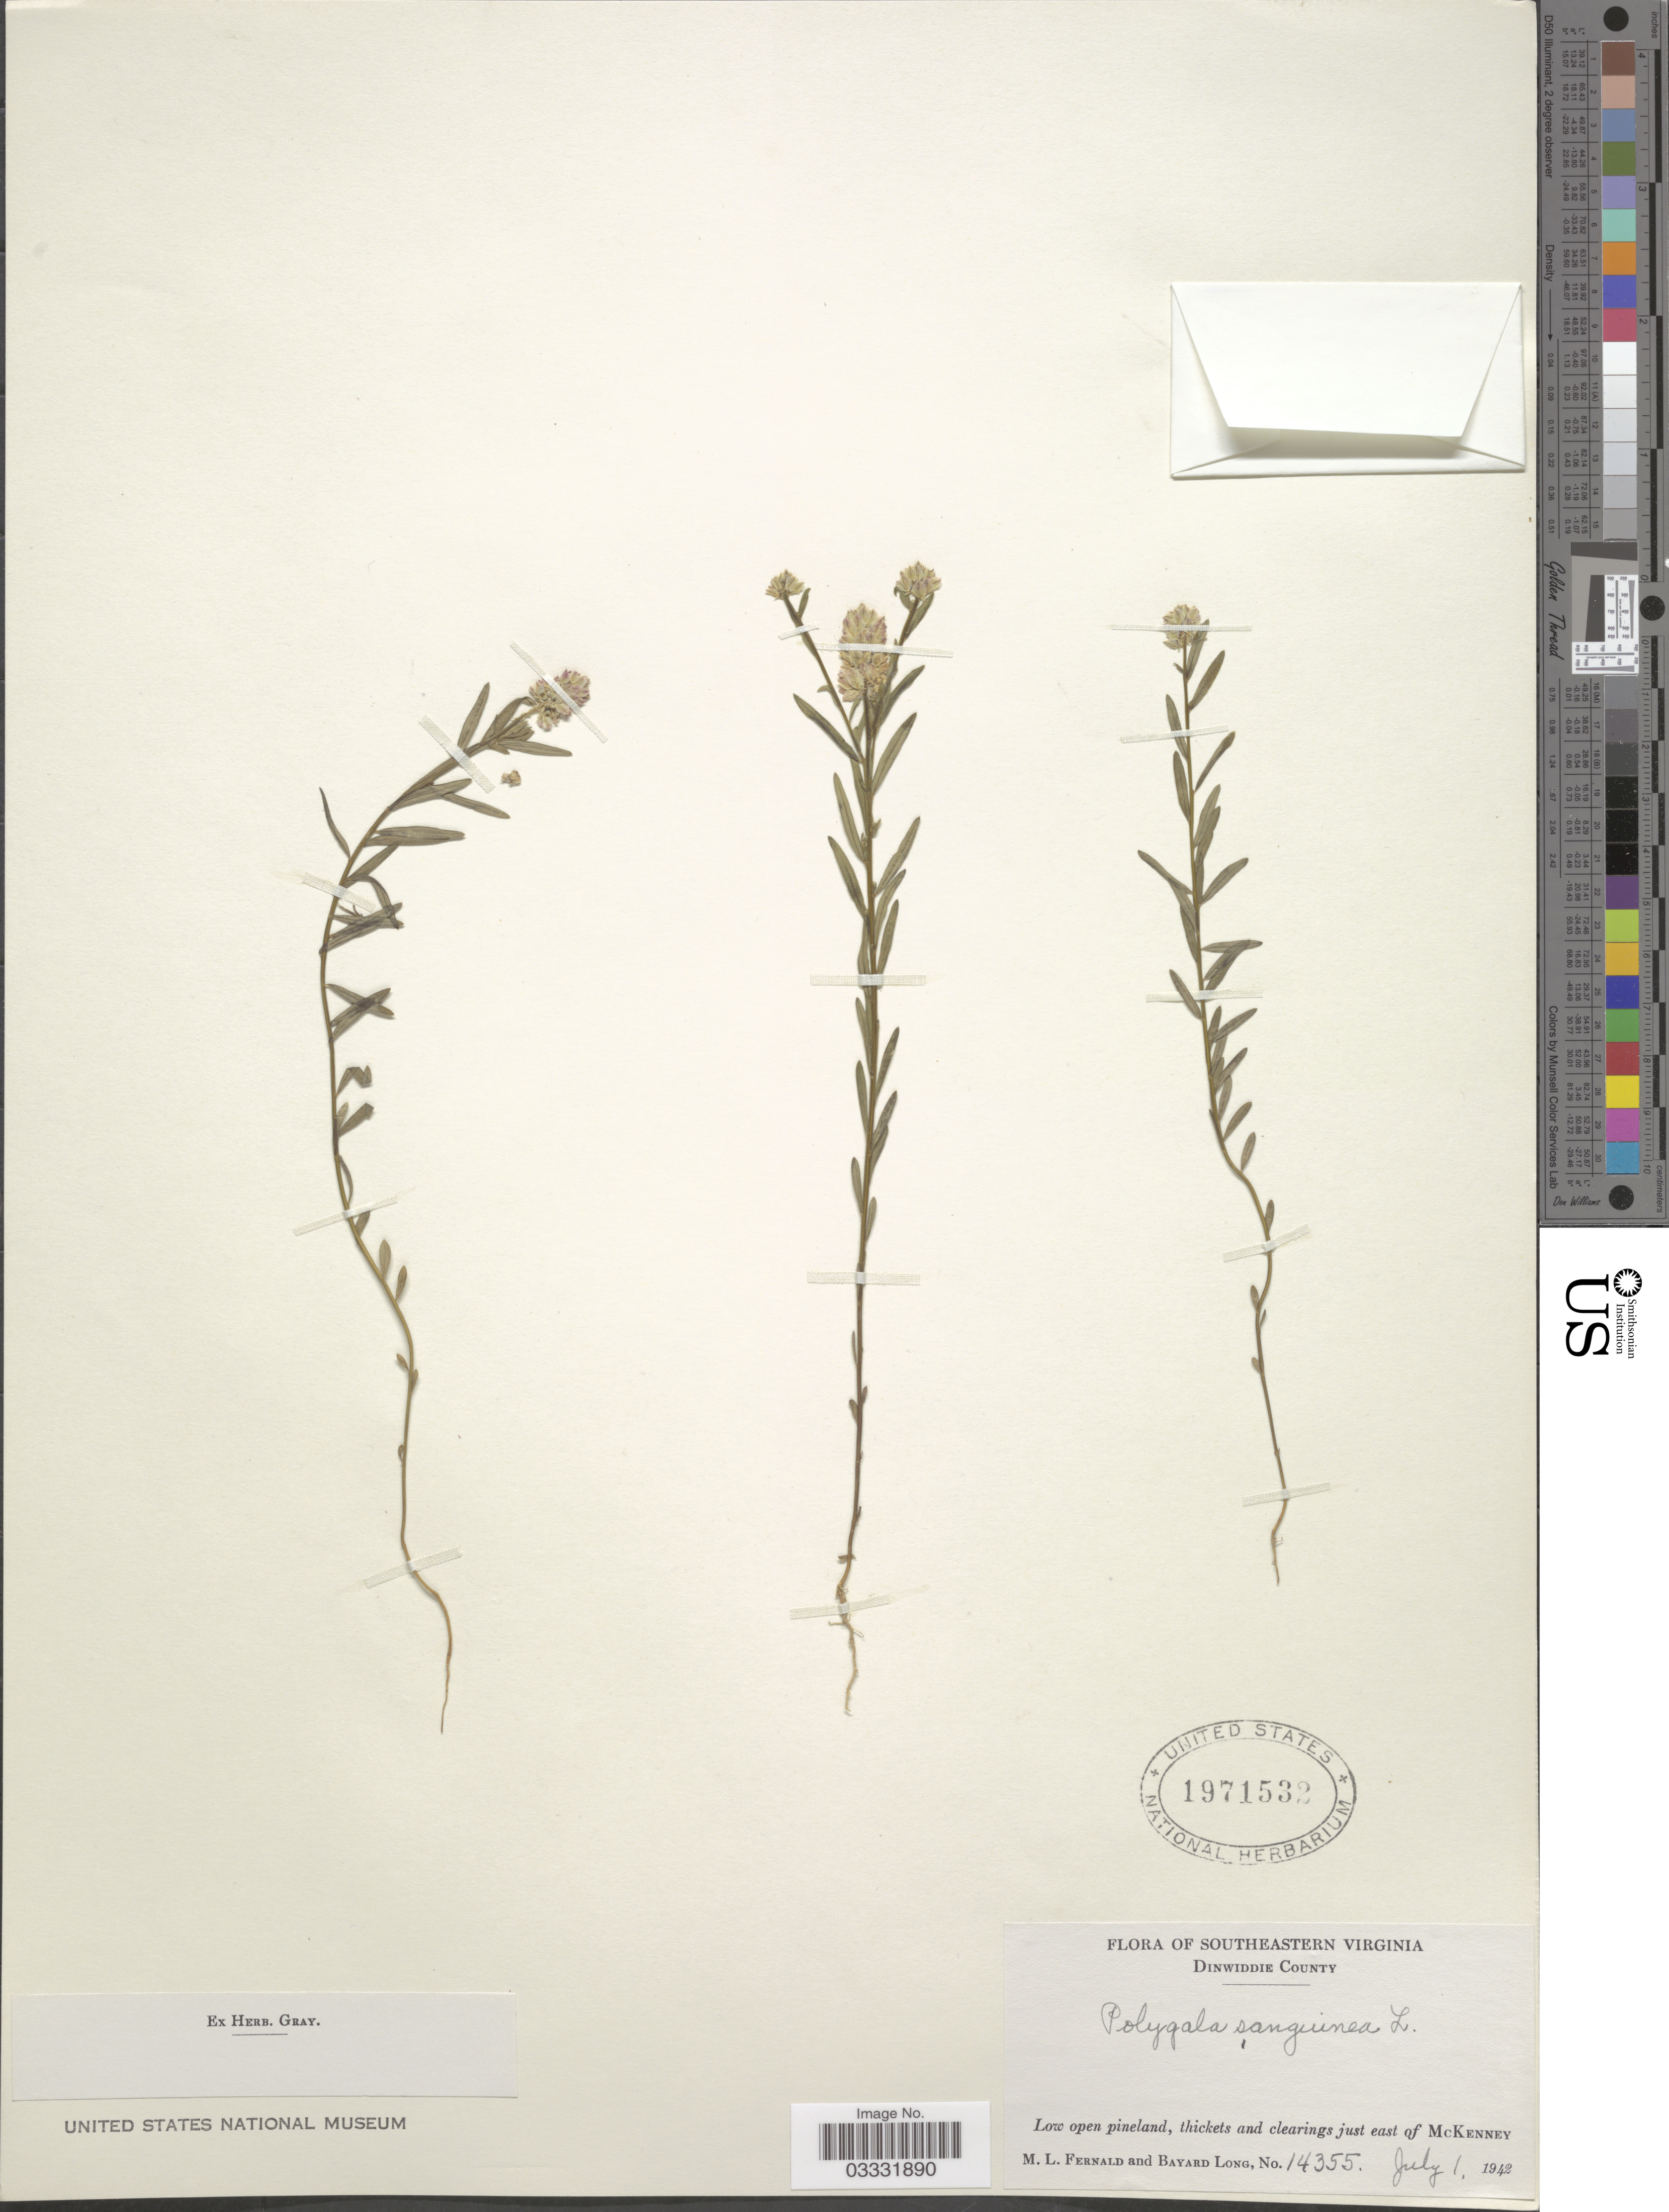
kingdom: Plantae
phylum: Tracheophyta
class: Magnoliopsida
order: Fabales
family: Polygalaceae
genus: Polygala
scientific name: Polygala sanguinea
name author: L.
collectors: M. L. Fernald & B. Long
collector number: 14355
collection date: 1942-07-01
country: United States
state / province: Virginia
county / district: Dinwiddie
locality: Southeastern Virginia. Dinwiddie County. Just east of McKenney.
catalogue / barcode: US 1971532